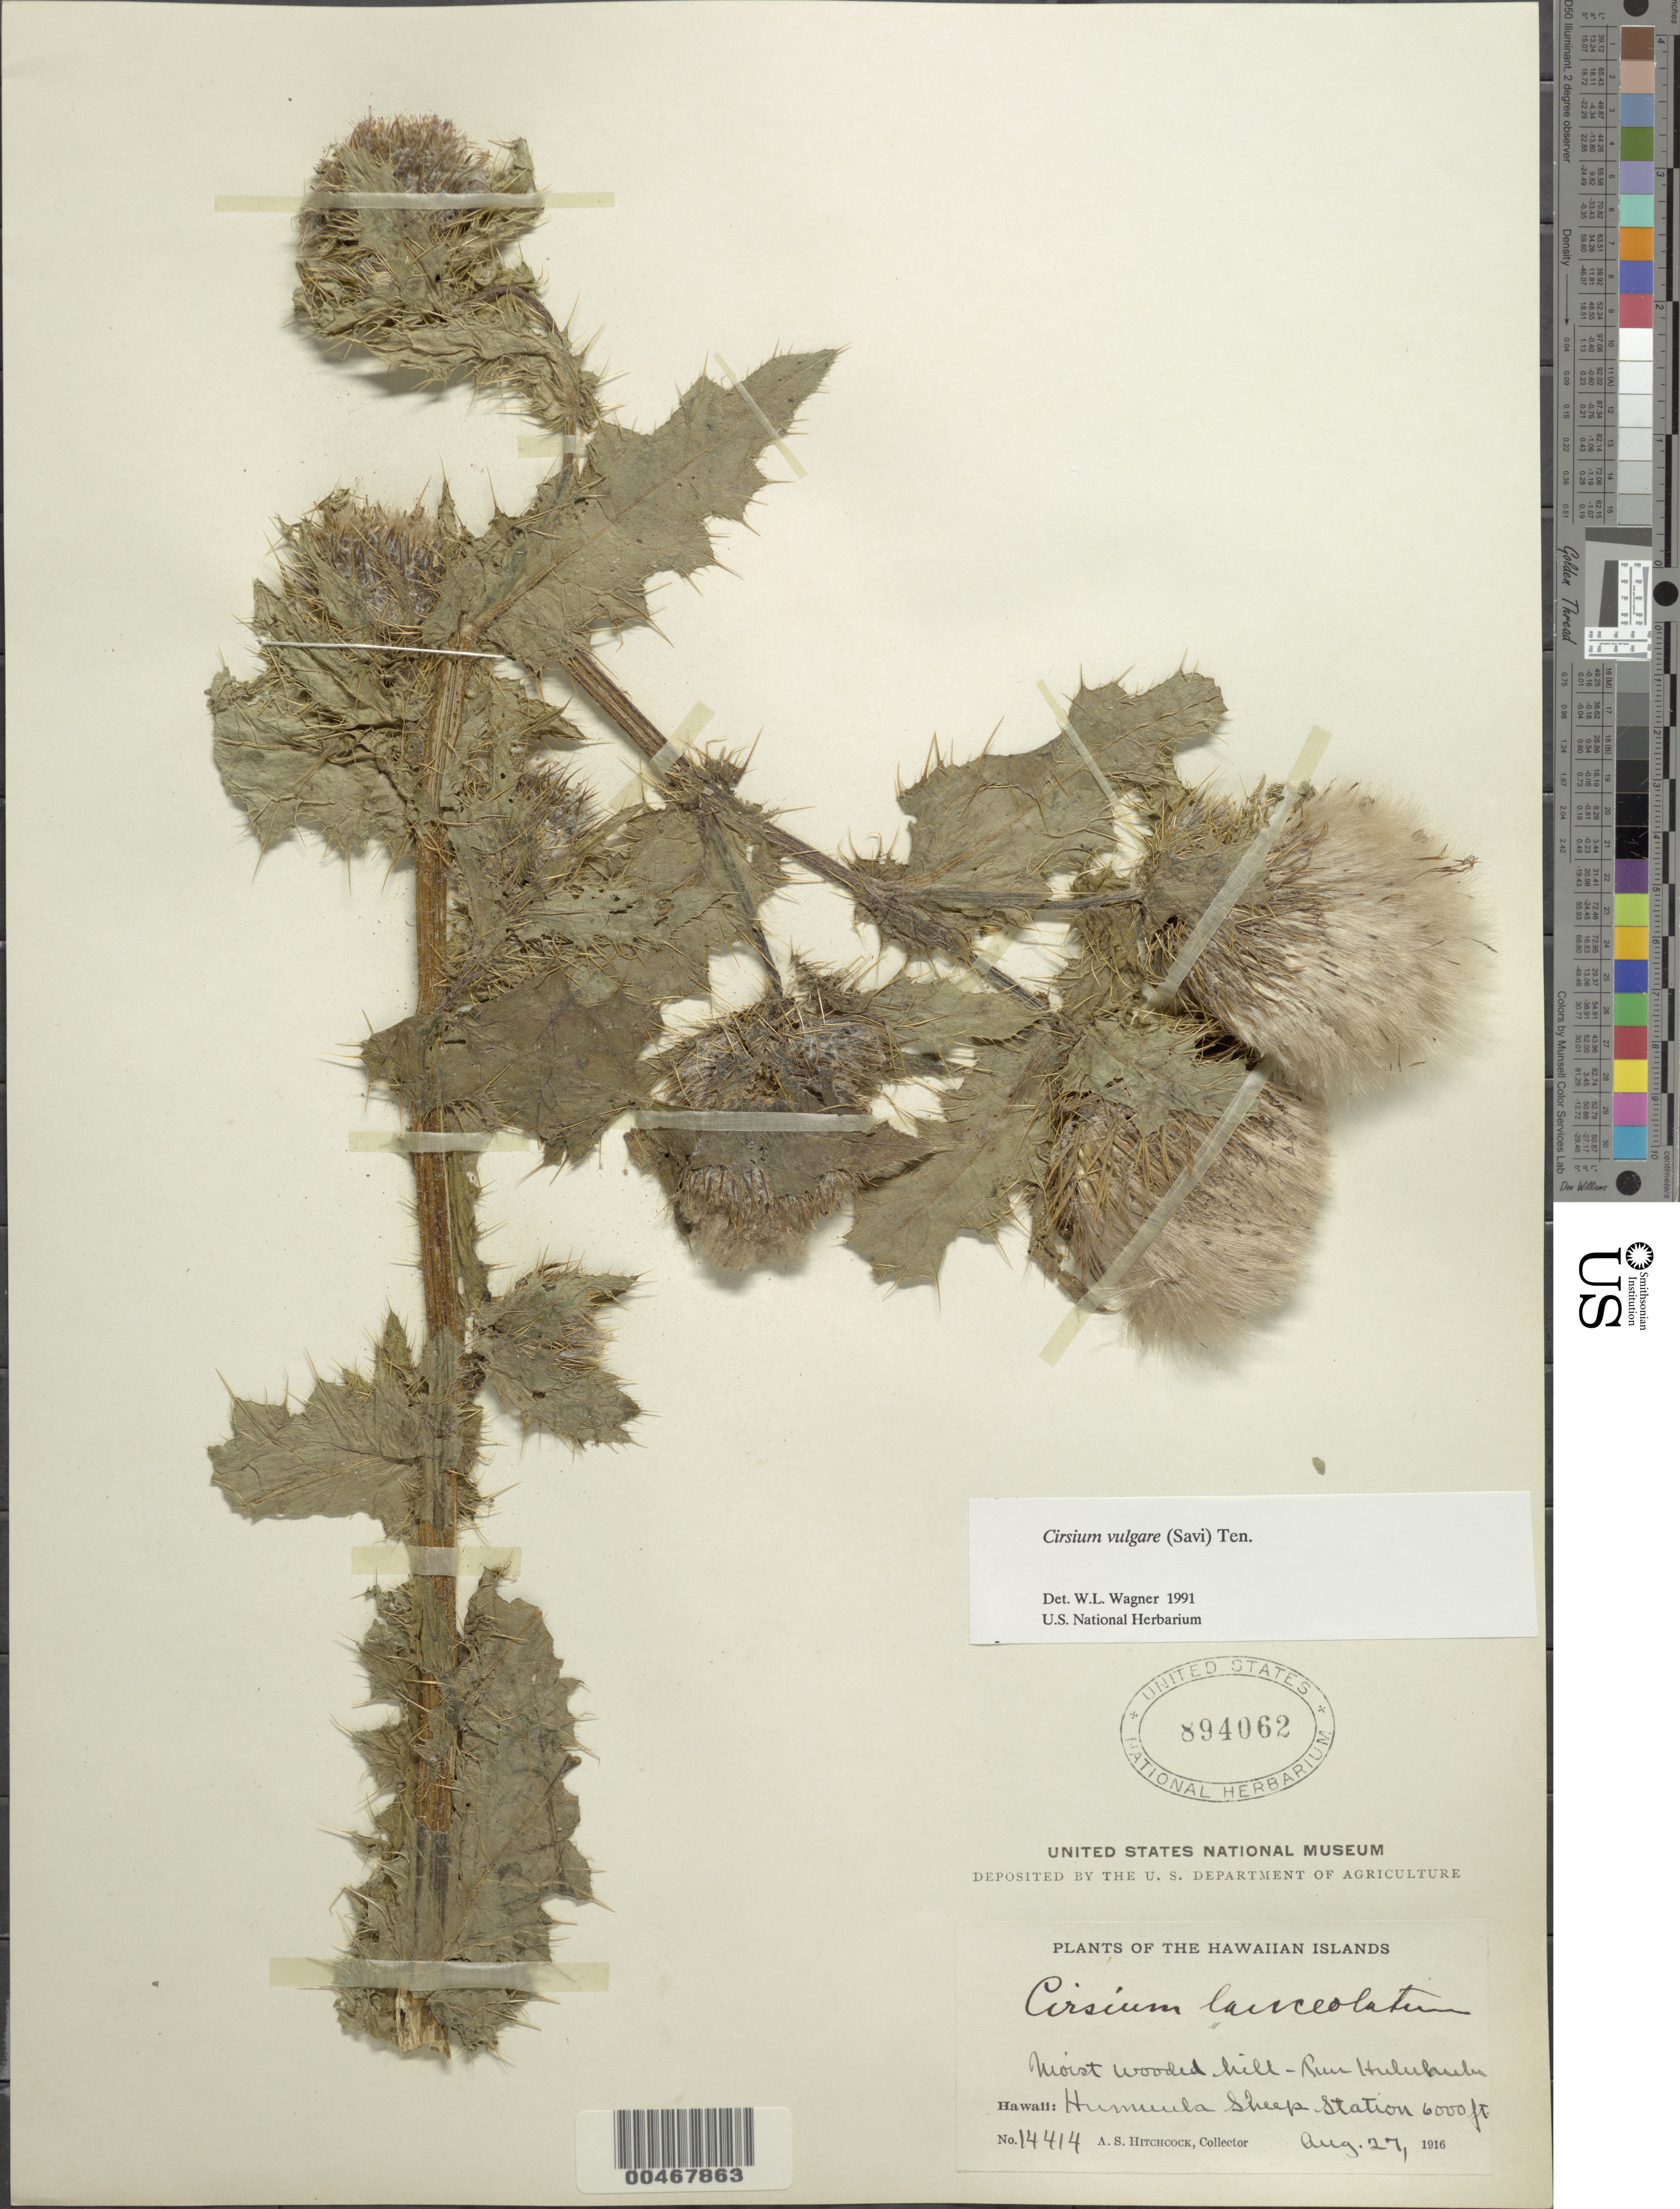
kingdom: Plantae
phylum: Tracheophyta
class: Magnoliopsida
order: Asterales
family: Asteraceae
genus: Cirsium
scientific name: Cirsium vulgare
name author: (Savi) Ten.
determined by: Wagner, W. L., (BOT), Smithsonian Institution - National Museum of Natural History (UNITED STATES)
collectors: A. S. Hitchcock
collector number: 14414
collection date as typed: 27 Aug 1916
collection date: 1916-08-27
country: United States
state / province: Hawaii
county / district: Hawaii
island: Hawaii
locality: Humuula Sheep Station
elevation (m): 1829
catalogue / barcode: US 894062